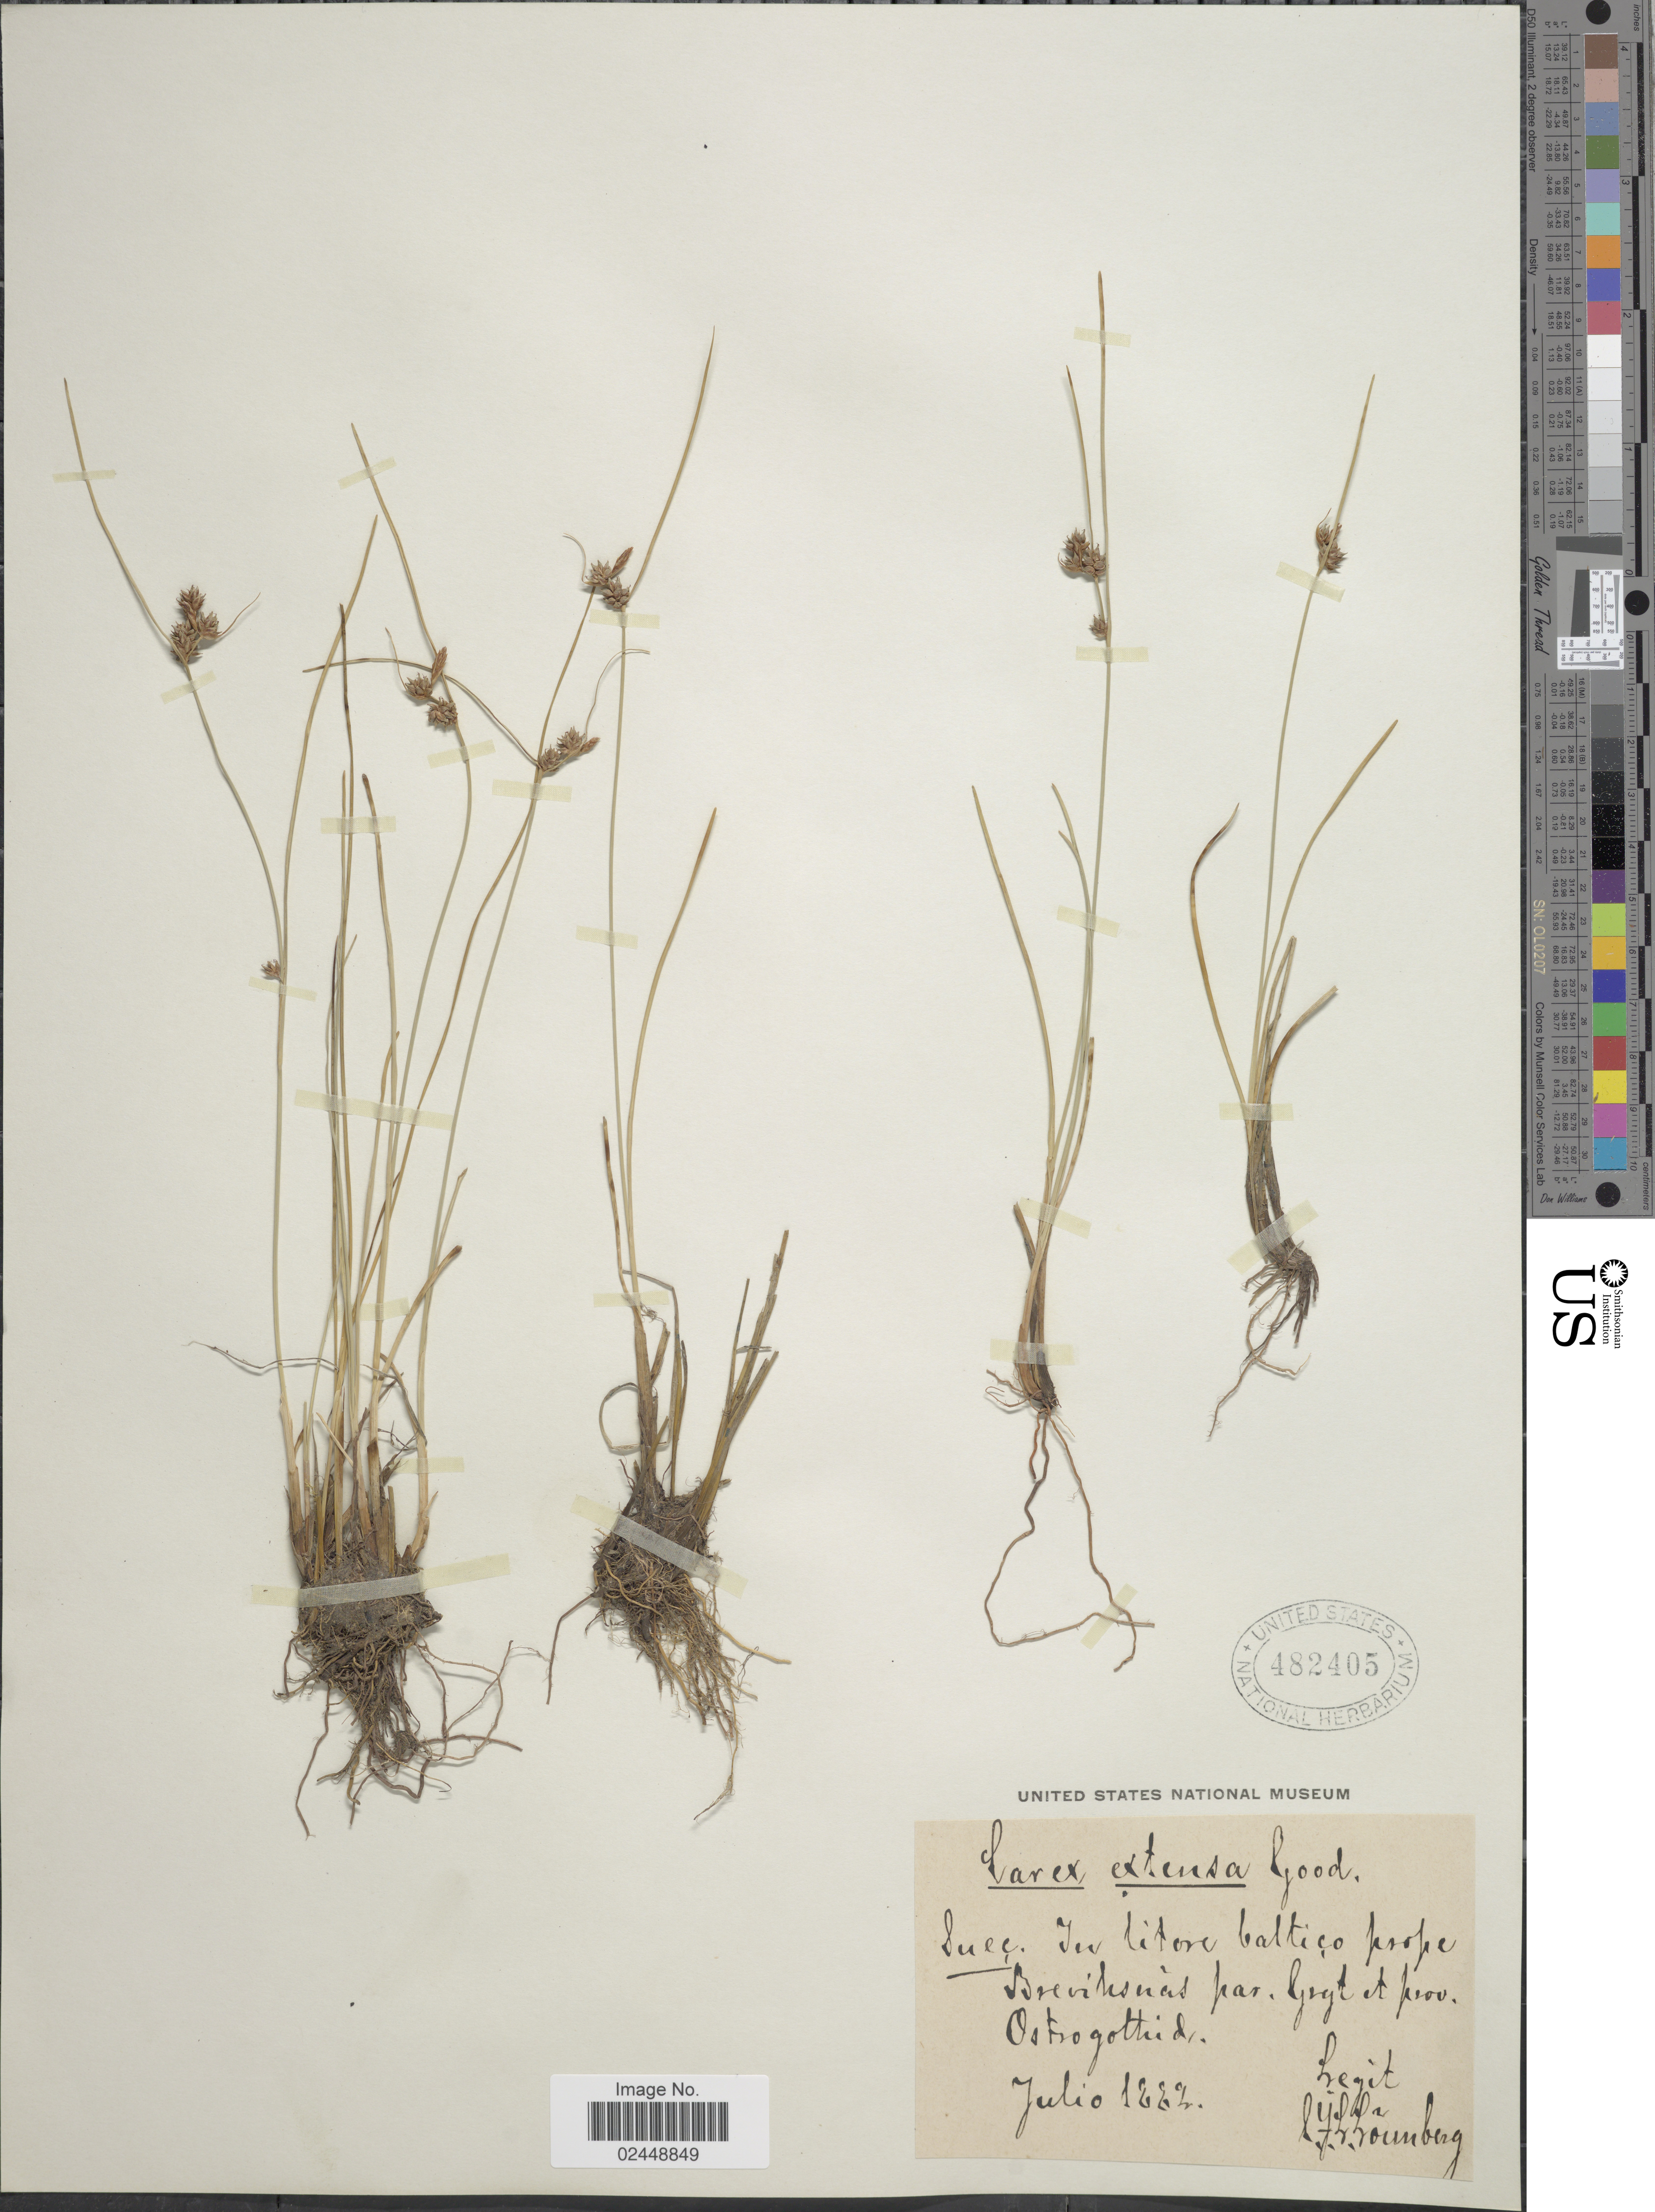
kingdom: Plantae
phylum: Tracheophyta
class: Liliopsida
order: Poales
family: Cyperaceae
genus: Carex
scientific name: Carex extensa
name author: Gooden.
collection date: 1882-07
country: Sweden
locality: In litore baltico prope Breviksnas par. Grgt et prov. Ostogothid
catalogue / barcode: US 482405